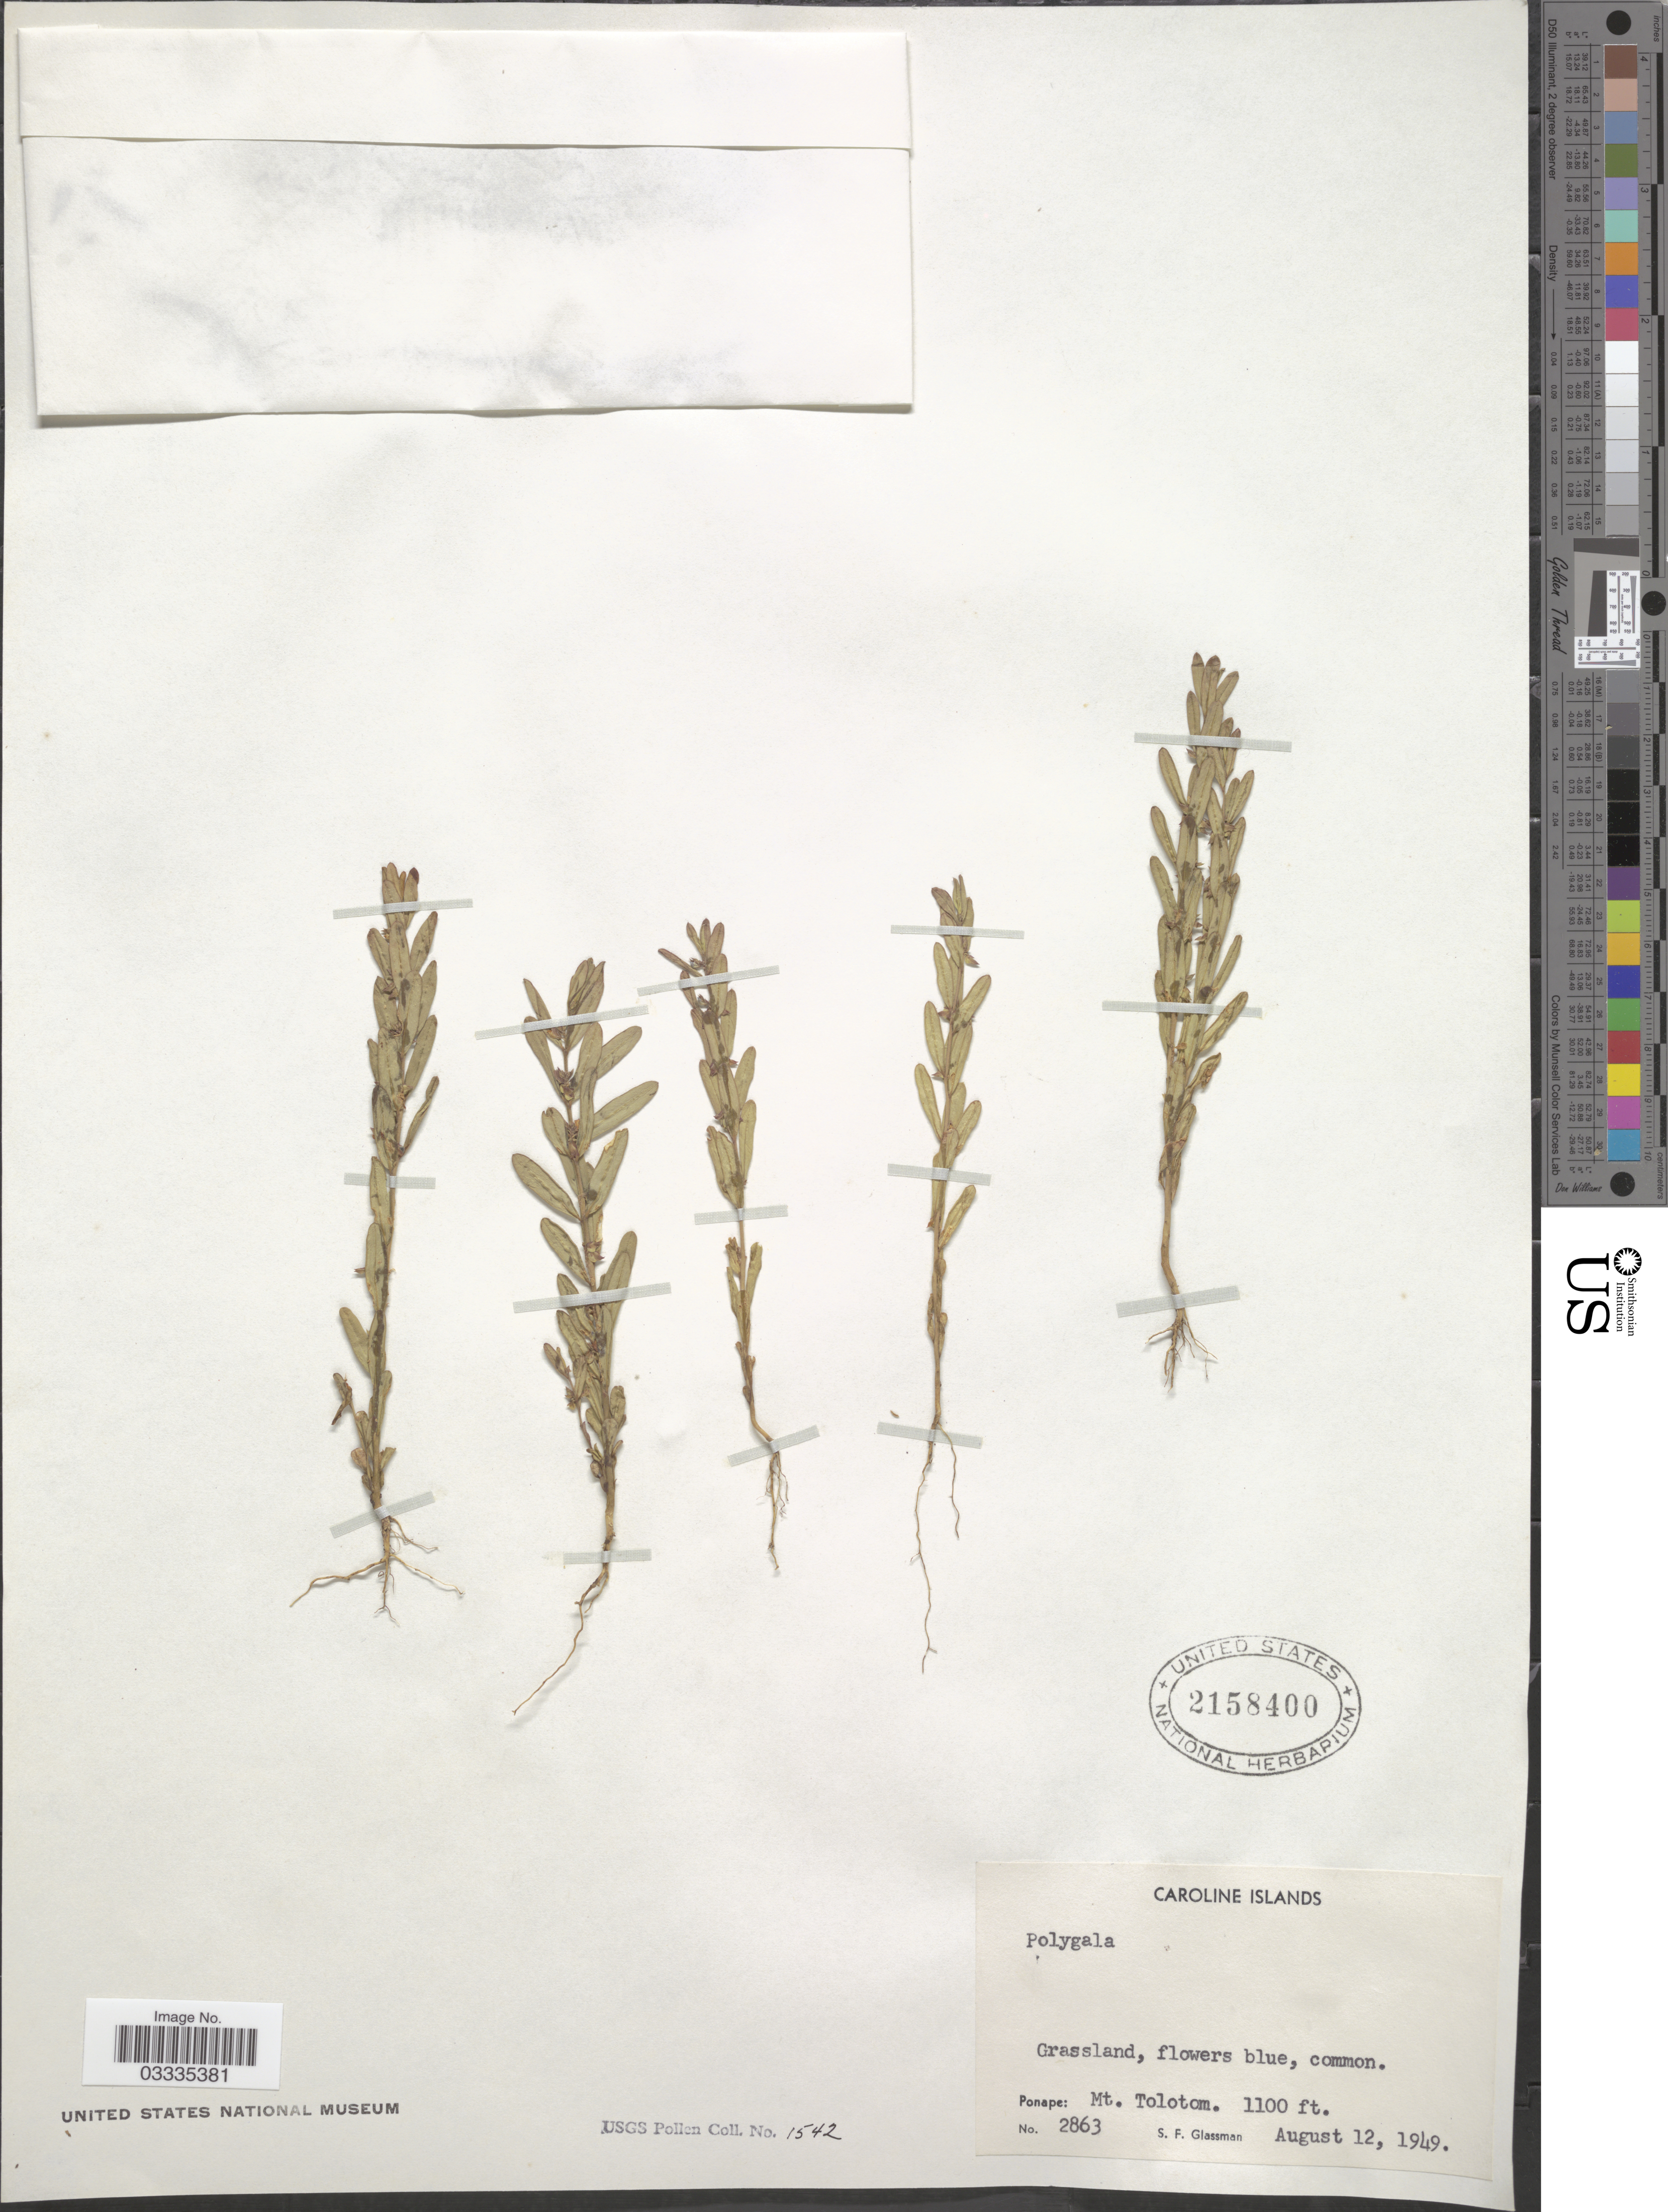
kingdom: Plantae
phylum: Tracheophyta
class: Magnoliopsida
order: Fabales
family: Polygalaceae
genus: Polygala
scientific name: Polygala sp.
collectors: S. F. Glassman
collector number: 2863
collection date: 1949-08-12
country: Micronesia, Federated States of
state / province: Pohnpei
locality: Caroline Islands. Ponape: Mt. Tolotom.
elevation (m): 335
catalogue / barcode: US 2158400